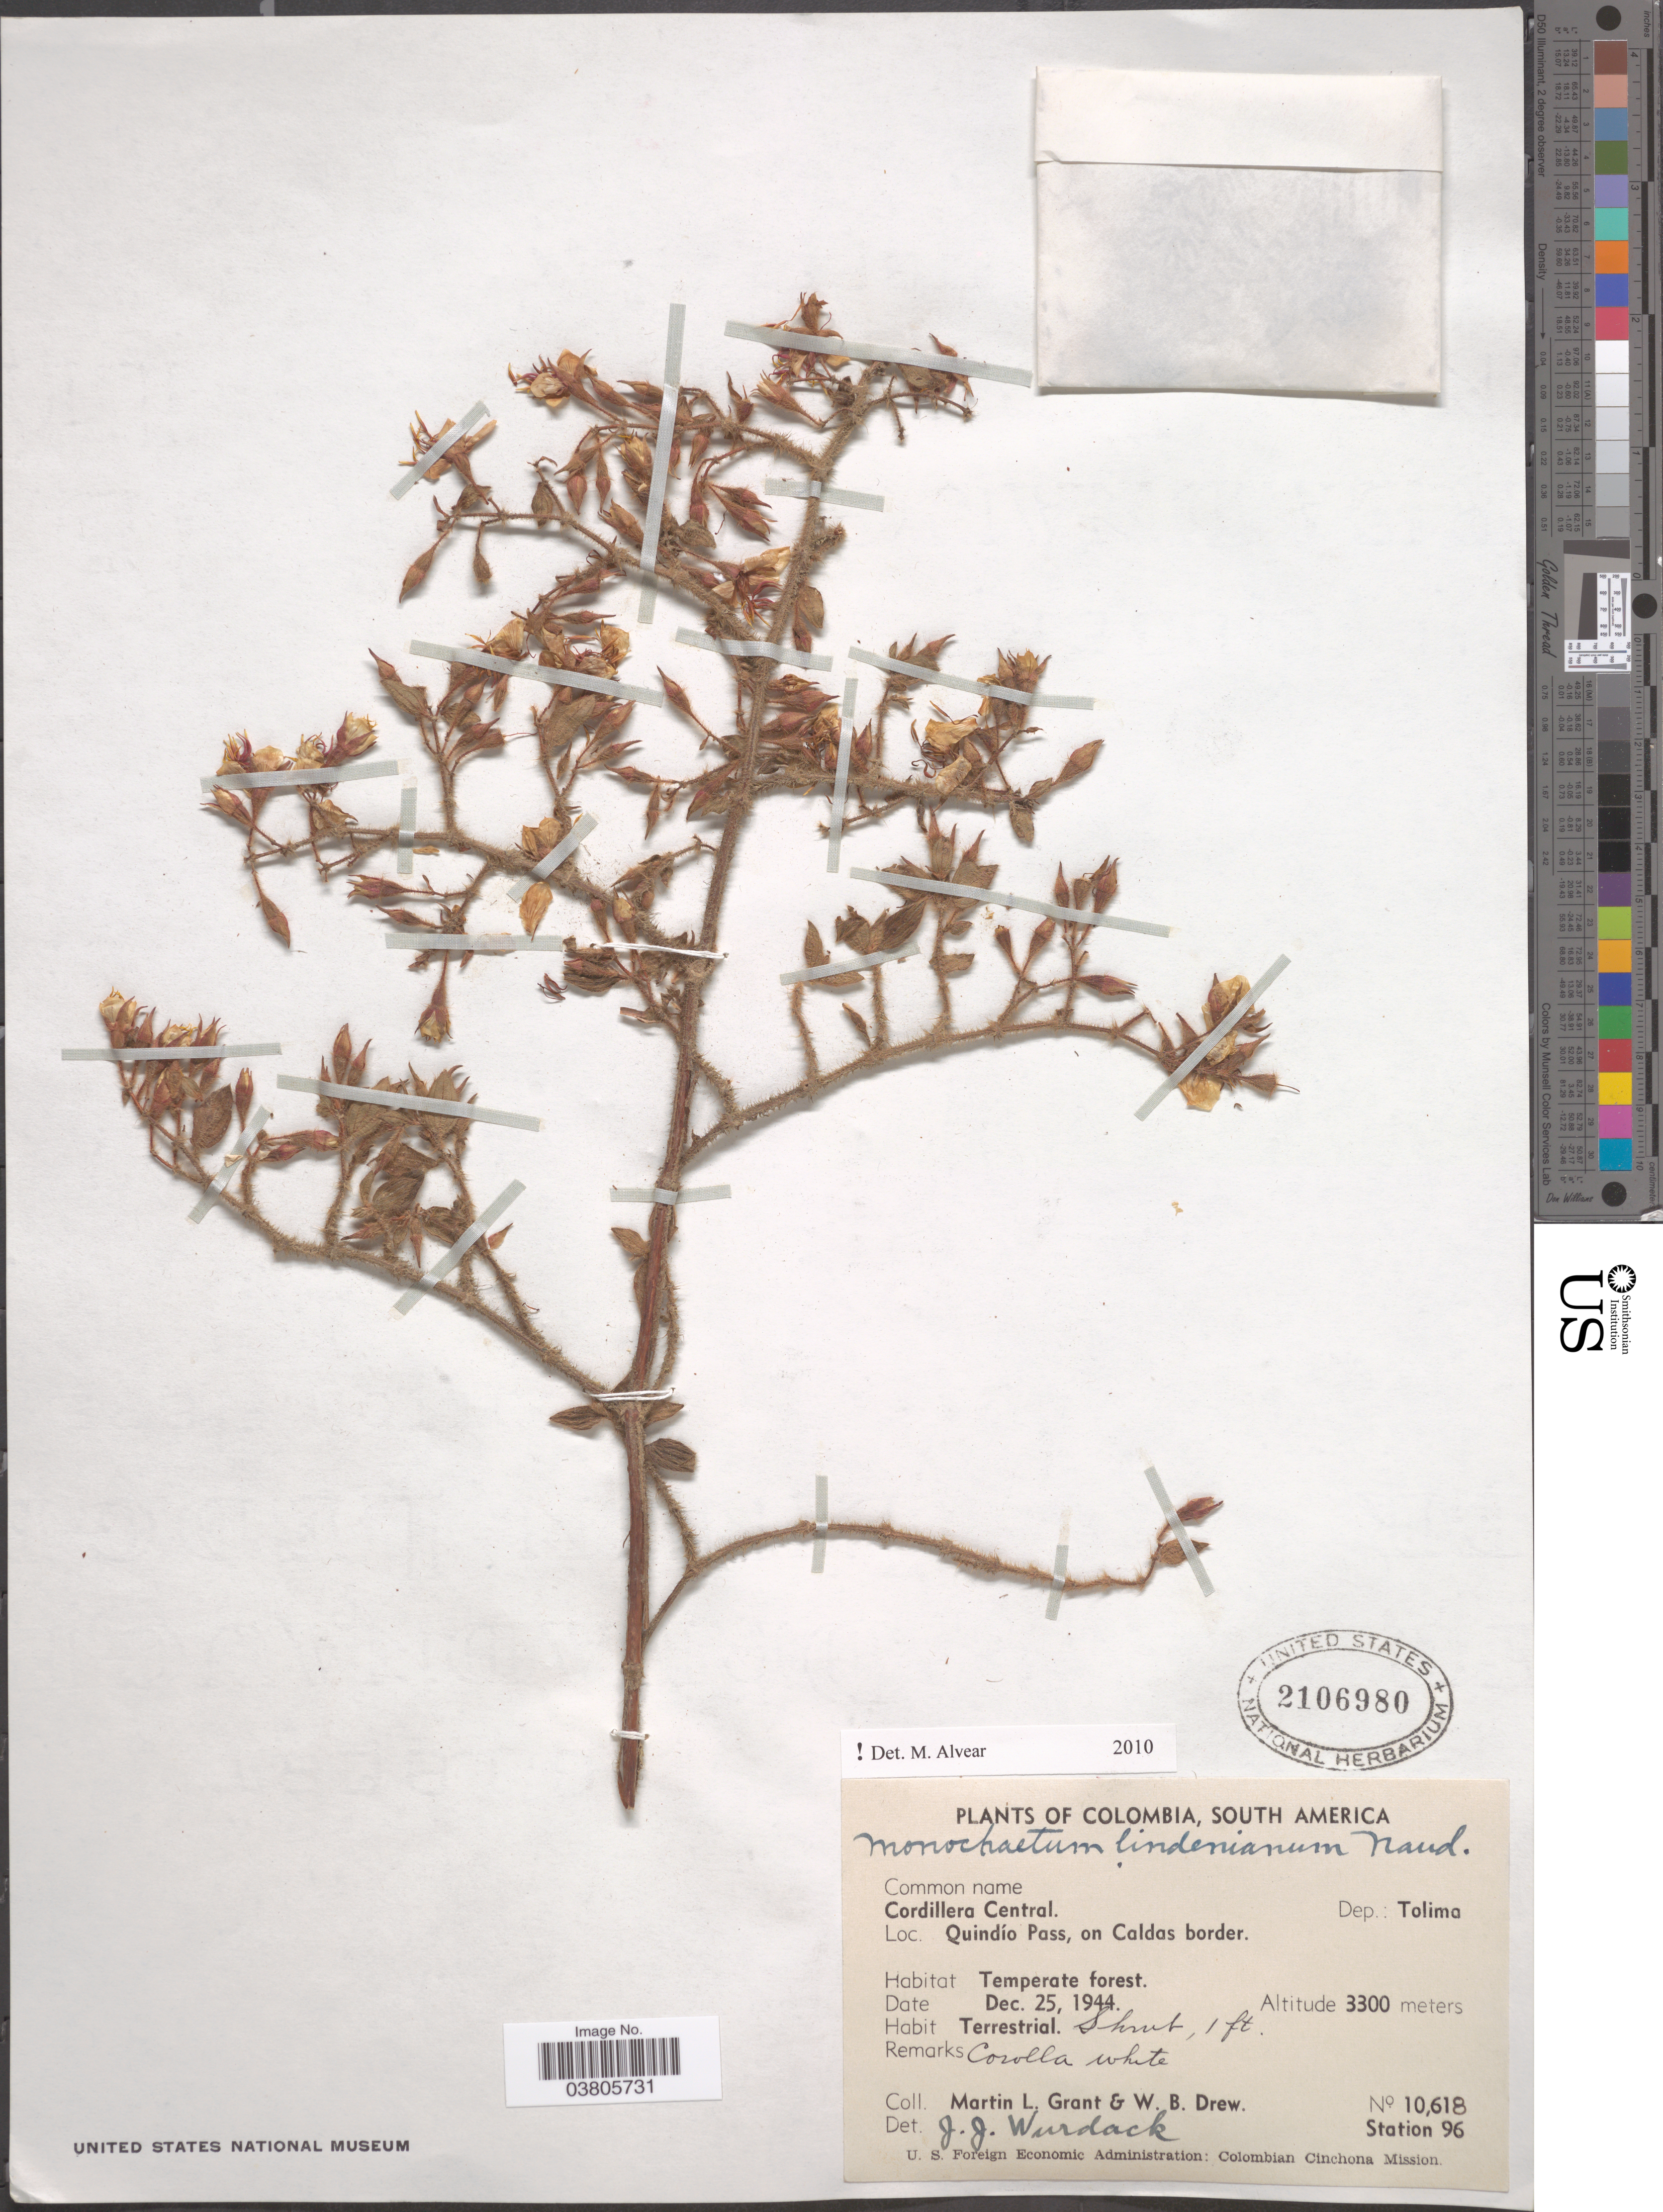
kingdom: Plantae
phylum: Tracheophyta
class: Magnoliopsida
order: Myrtales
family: Melastomataceae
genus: Monochaetum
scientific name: Monochaetum lindenianum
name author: Naudin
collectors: M. L. Grant & W. B. Drew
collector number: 10618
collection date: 1944-12-25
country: Colombia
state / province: Tolima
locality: Cordillera Central. Quindío Pass, on Caldas border. Dep.: Tolima.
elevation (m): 3300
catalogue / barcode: US 2106980